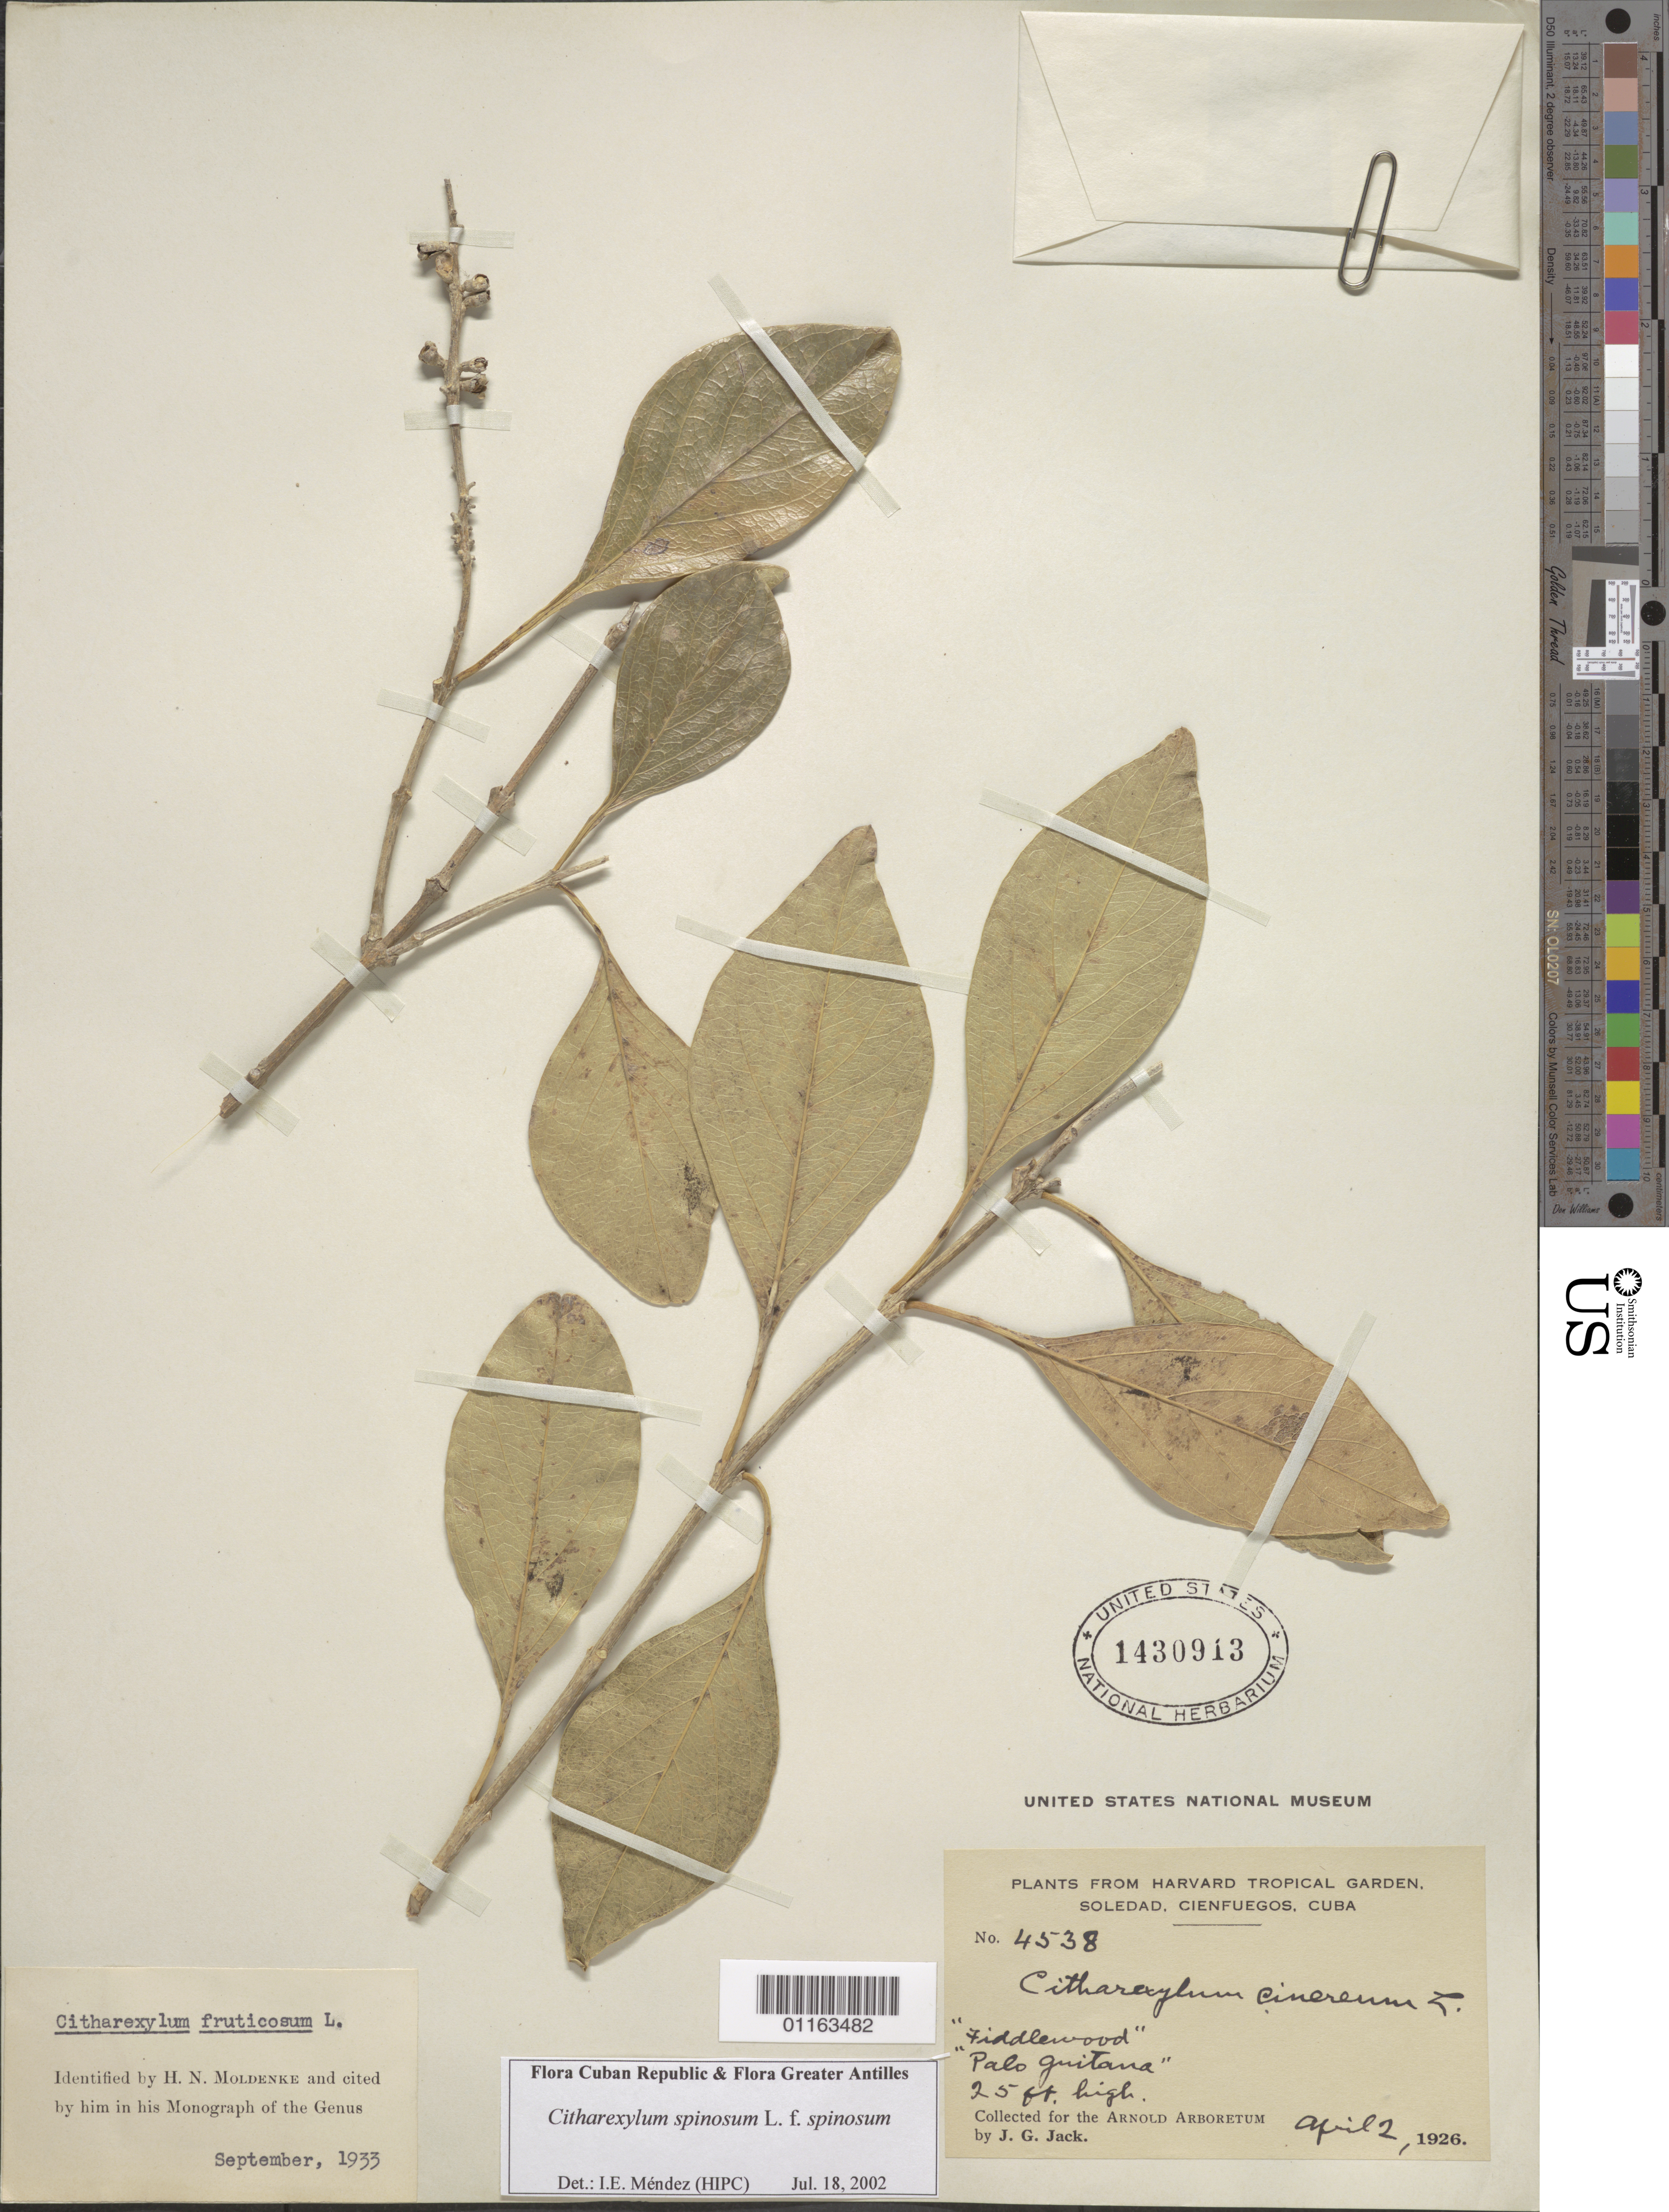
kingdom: Plantae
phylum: Tracheophyta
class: Magnoliopsida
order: Lamiales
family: Verbenaceae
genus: Citharexylum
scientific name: Citharexylum spinosum f. spinosum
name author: L.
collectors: J. G. Jack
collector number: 4538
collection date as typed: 02 Apr 1926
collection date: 1926-04-02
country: Cuba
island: Cuba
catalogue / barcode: US 1430913